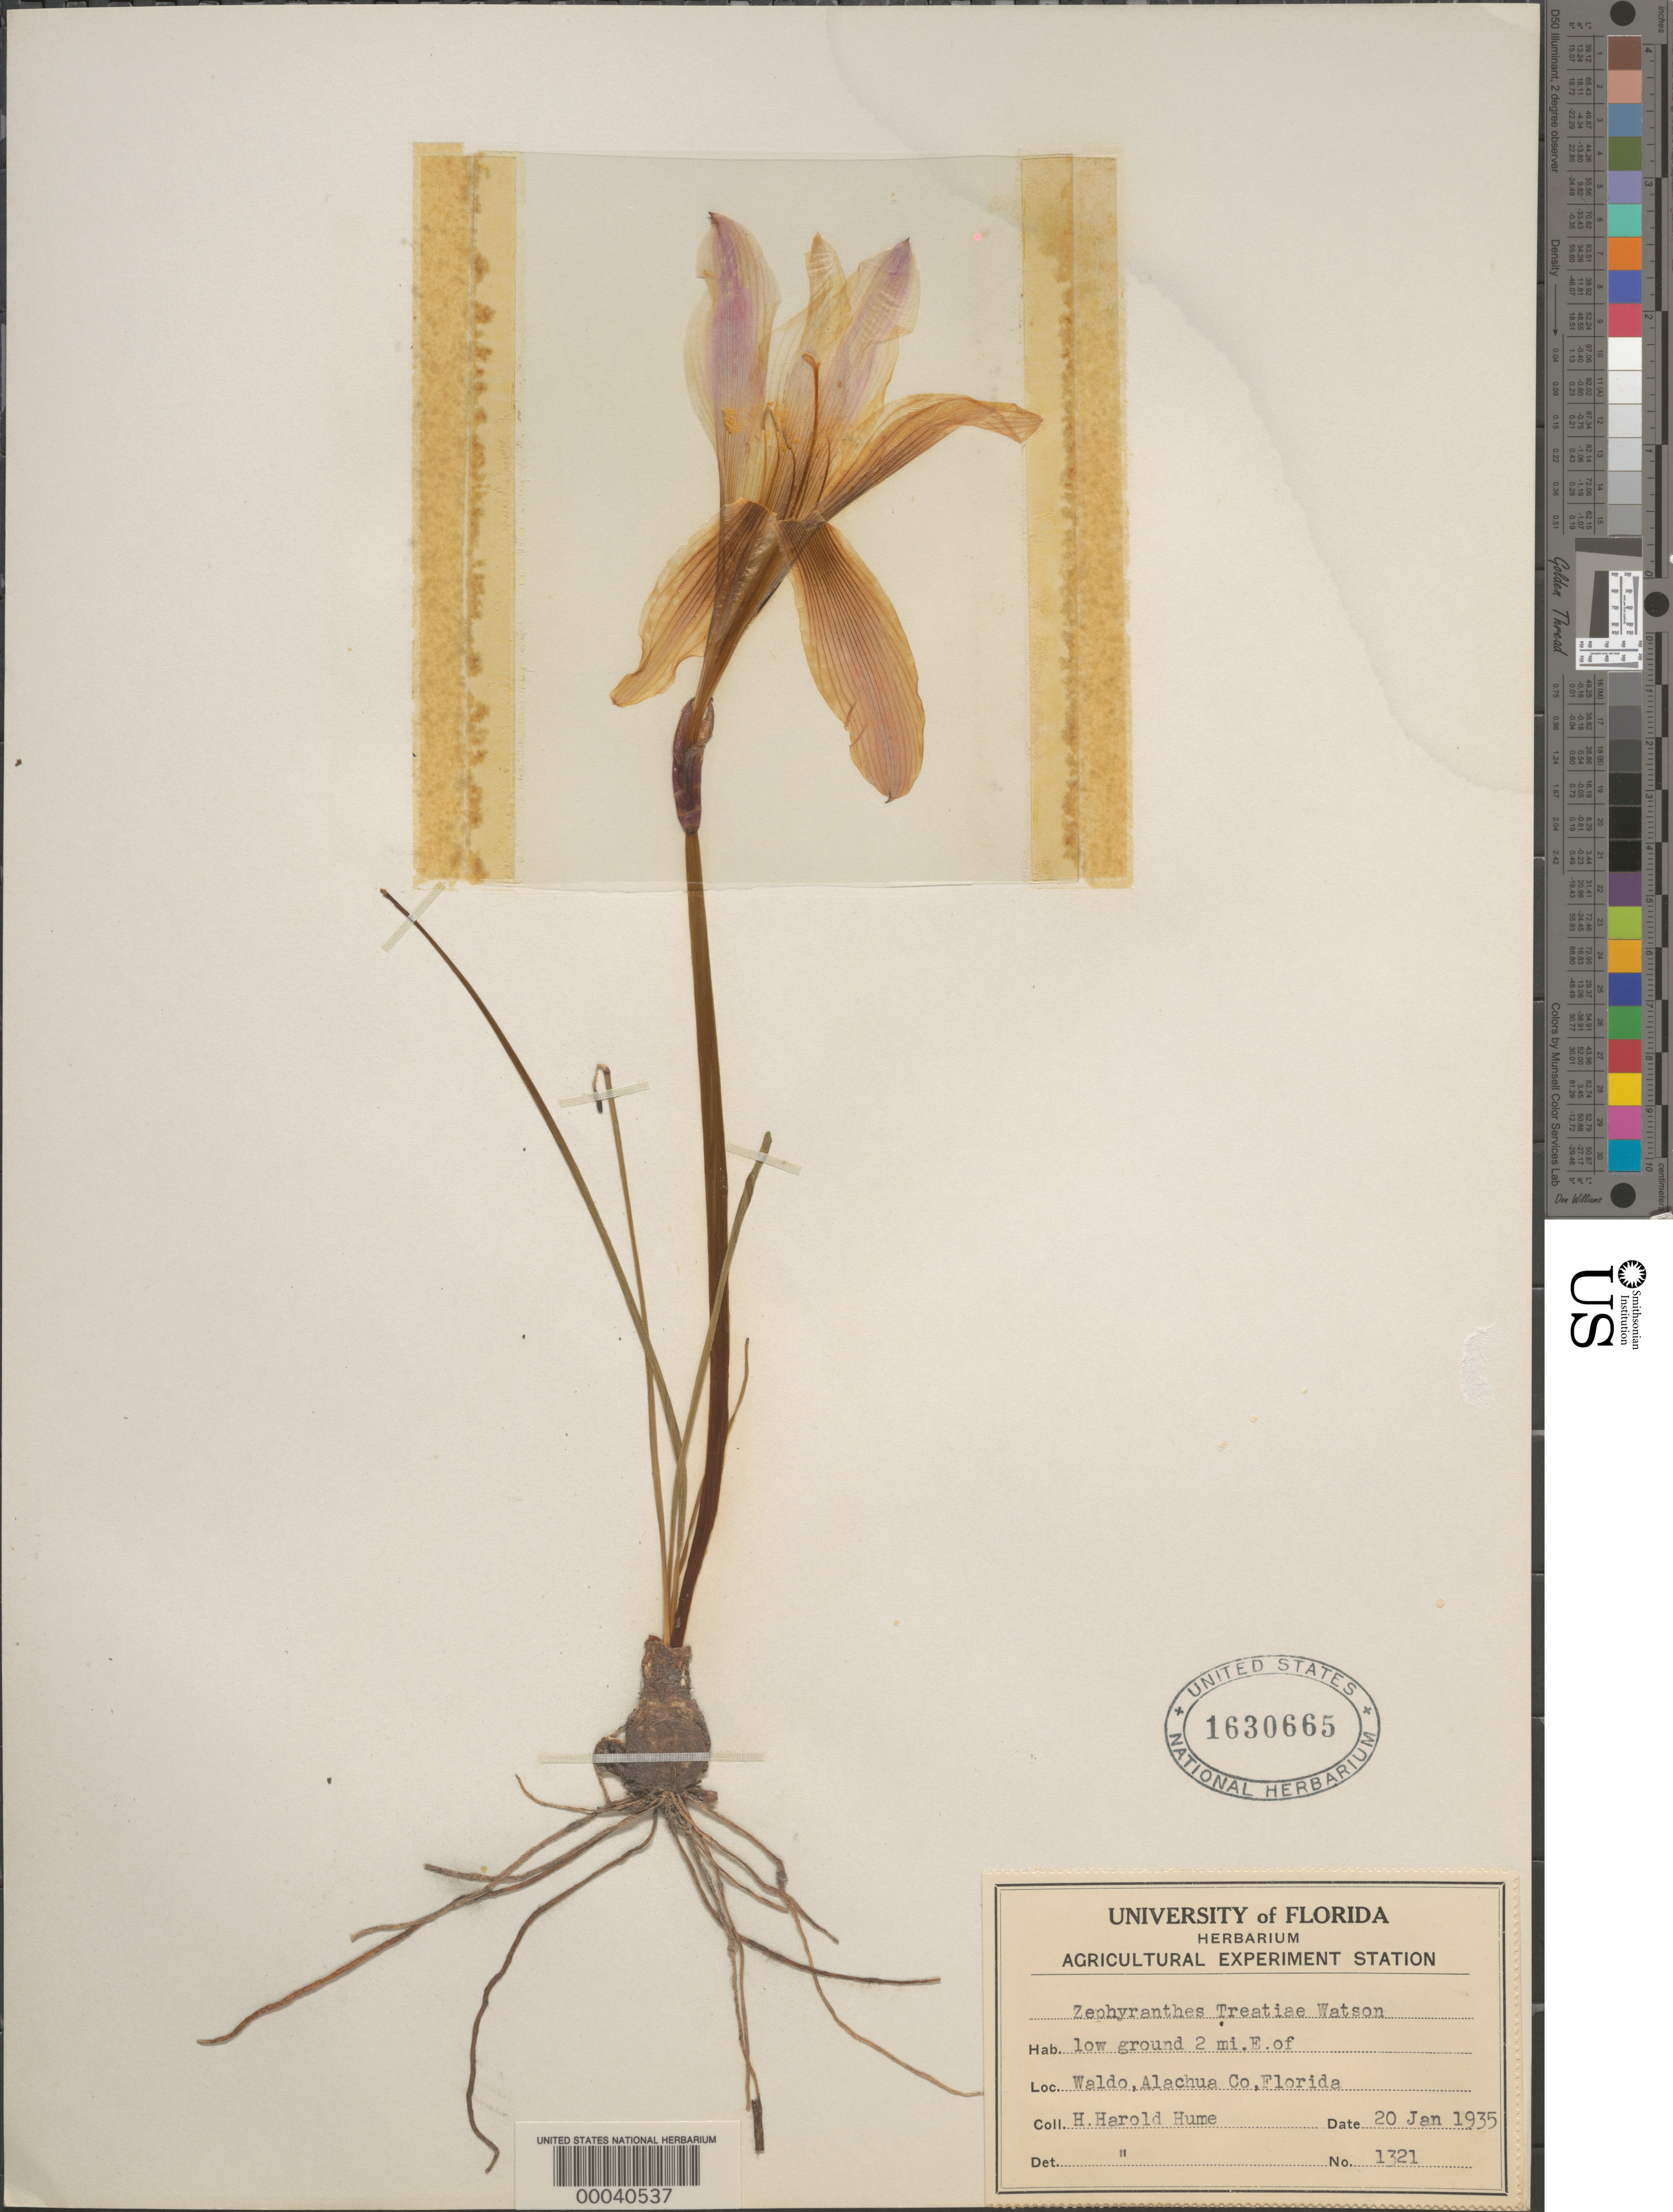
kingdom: Plantae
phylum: Tracheophyta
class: Liliopsida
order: Asparagales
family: Amaryllidaceae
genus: Zephyranthes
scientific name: Zephyranthes treatiae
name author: S. Watson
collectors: H. Hume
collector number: Univ Of Fl Herb 1321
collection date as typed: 20 Jan 1935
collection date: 1935-01-20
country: United States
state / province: Florida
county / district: Alachua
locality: Waldo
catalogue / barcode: US 1630665